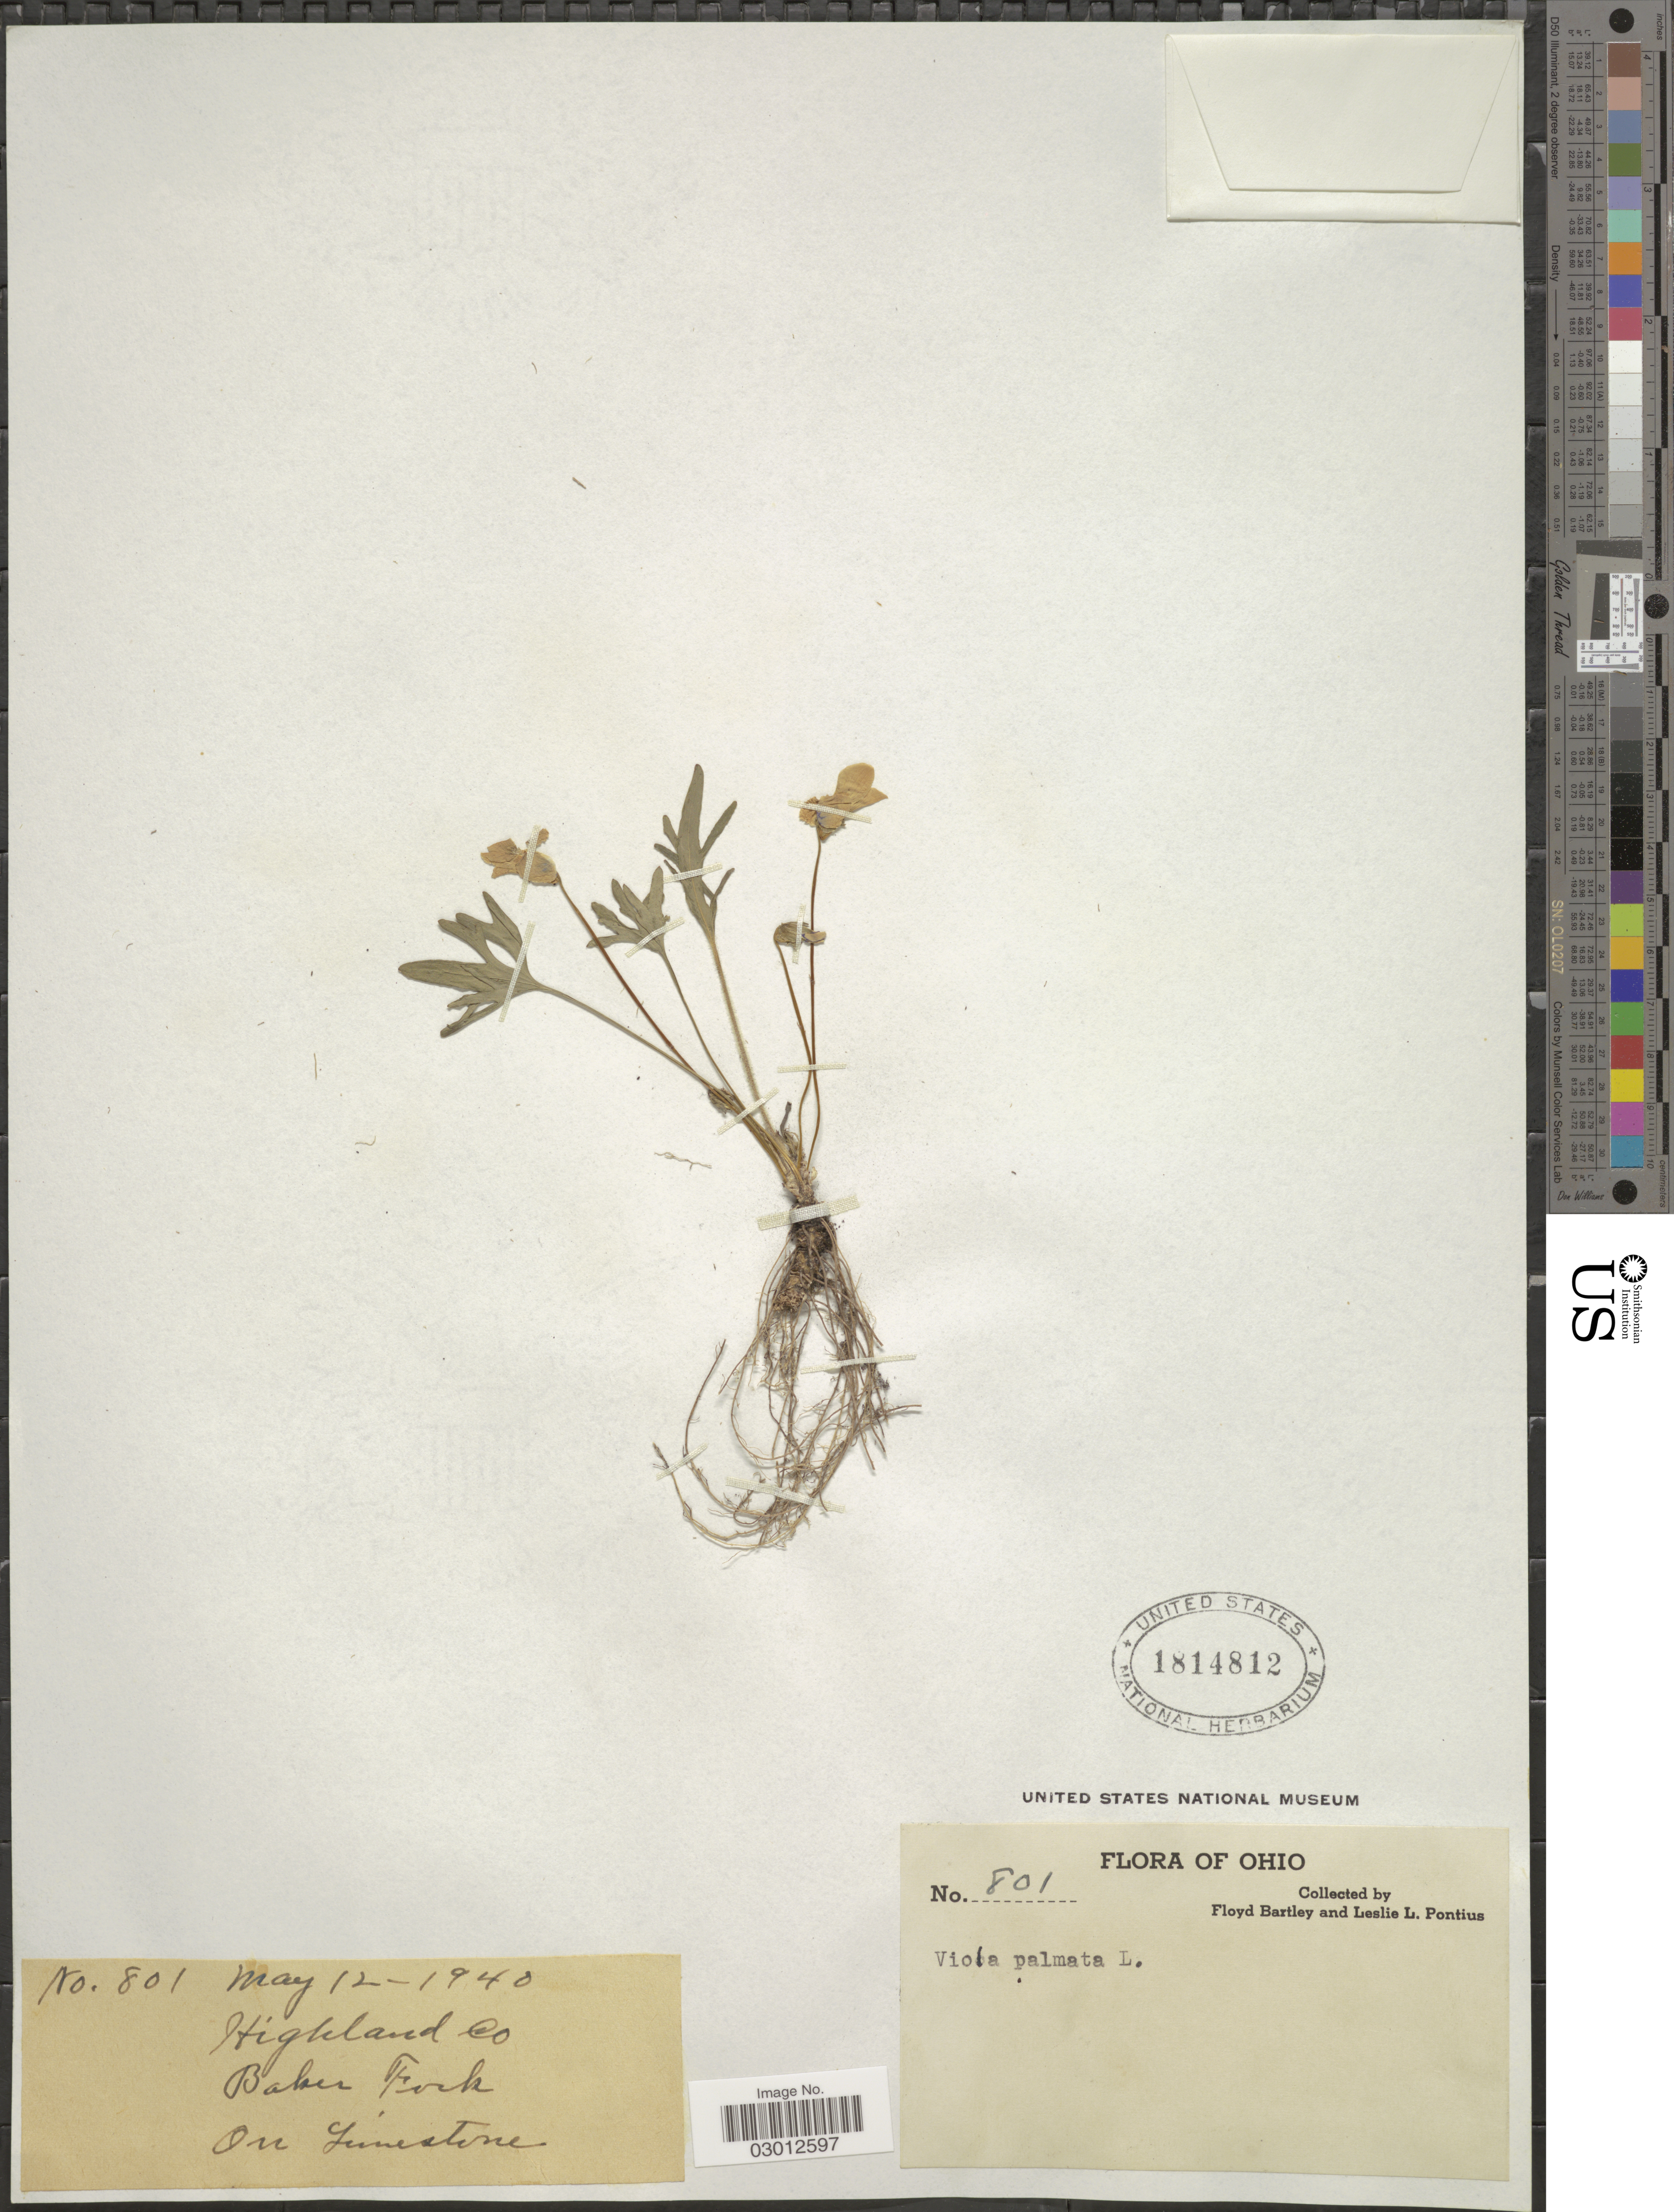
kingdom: Plantae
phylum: Tracheophyta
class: Magnoliopsida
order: Malpighiales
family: Violaceae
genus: Viola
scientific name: Viola palmata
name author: L.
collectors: F. Bartley & L. Pontius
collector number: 801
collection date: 1940-05-12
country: United States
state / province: Ohio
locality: Highland Co, Baker Fork.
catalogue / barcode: US 1814812